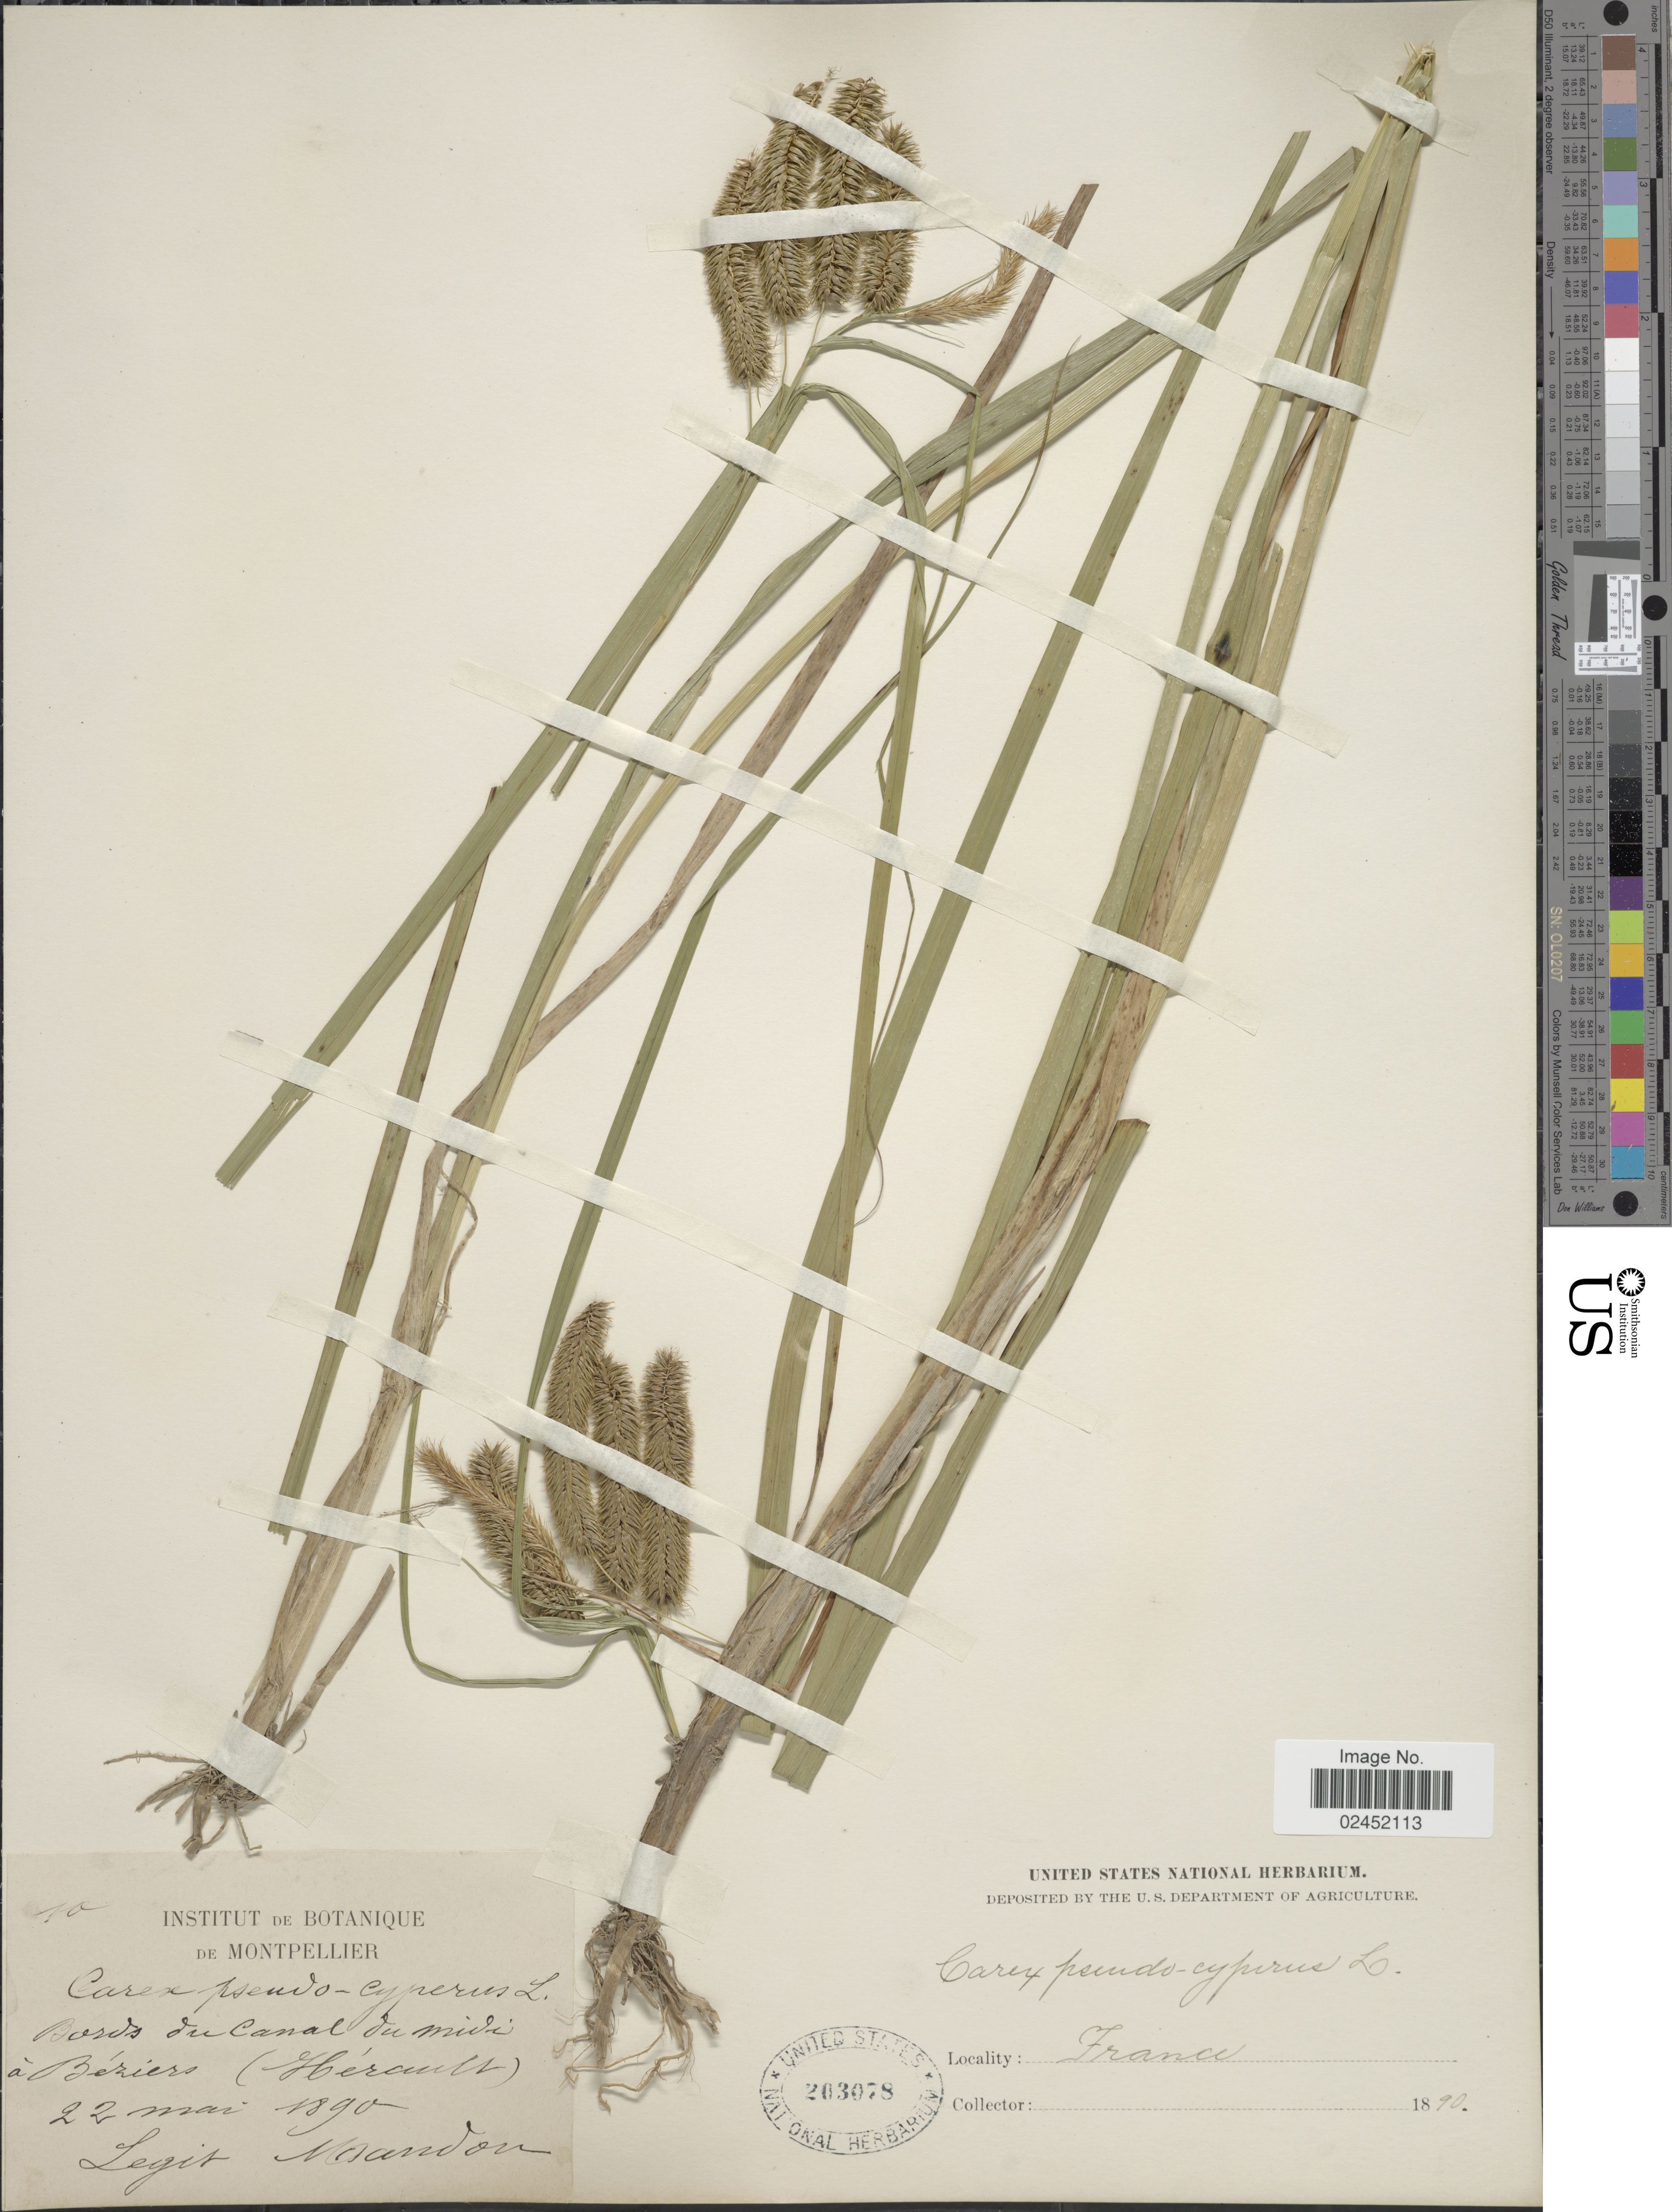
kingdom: Plantae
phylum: Tracheophyta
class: Liliopsida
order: Poales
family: Cyperaceae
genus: Carex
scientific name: Carex pseudocyperus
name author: L.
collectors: Mandon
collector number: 10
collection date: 1890-05-22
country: France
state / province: Occitanie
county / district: Hérault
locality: France. Bords du Canal du Midi a Beziers (Herault).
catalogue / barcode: US 203078